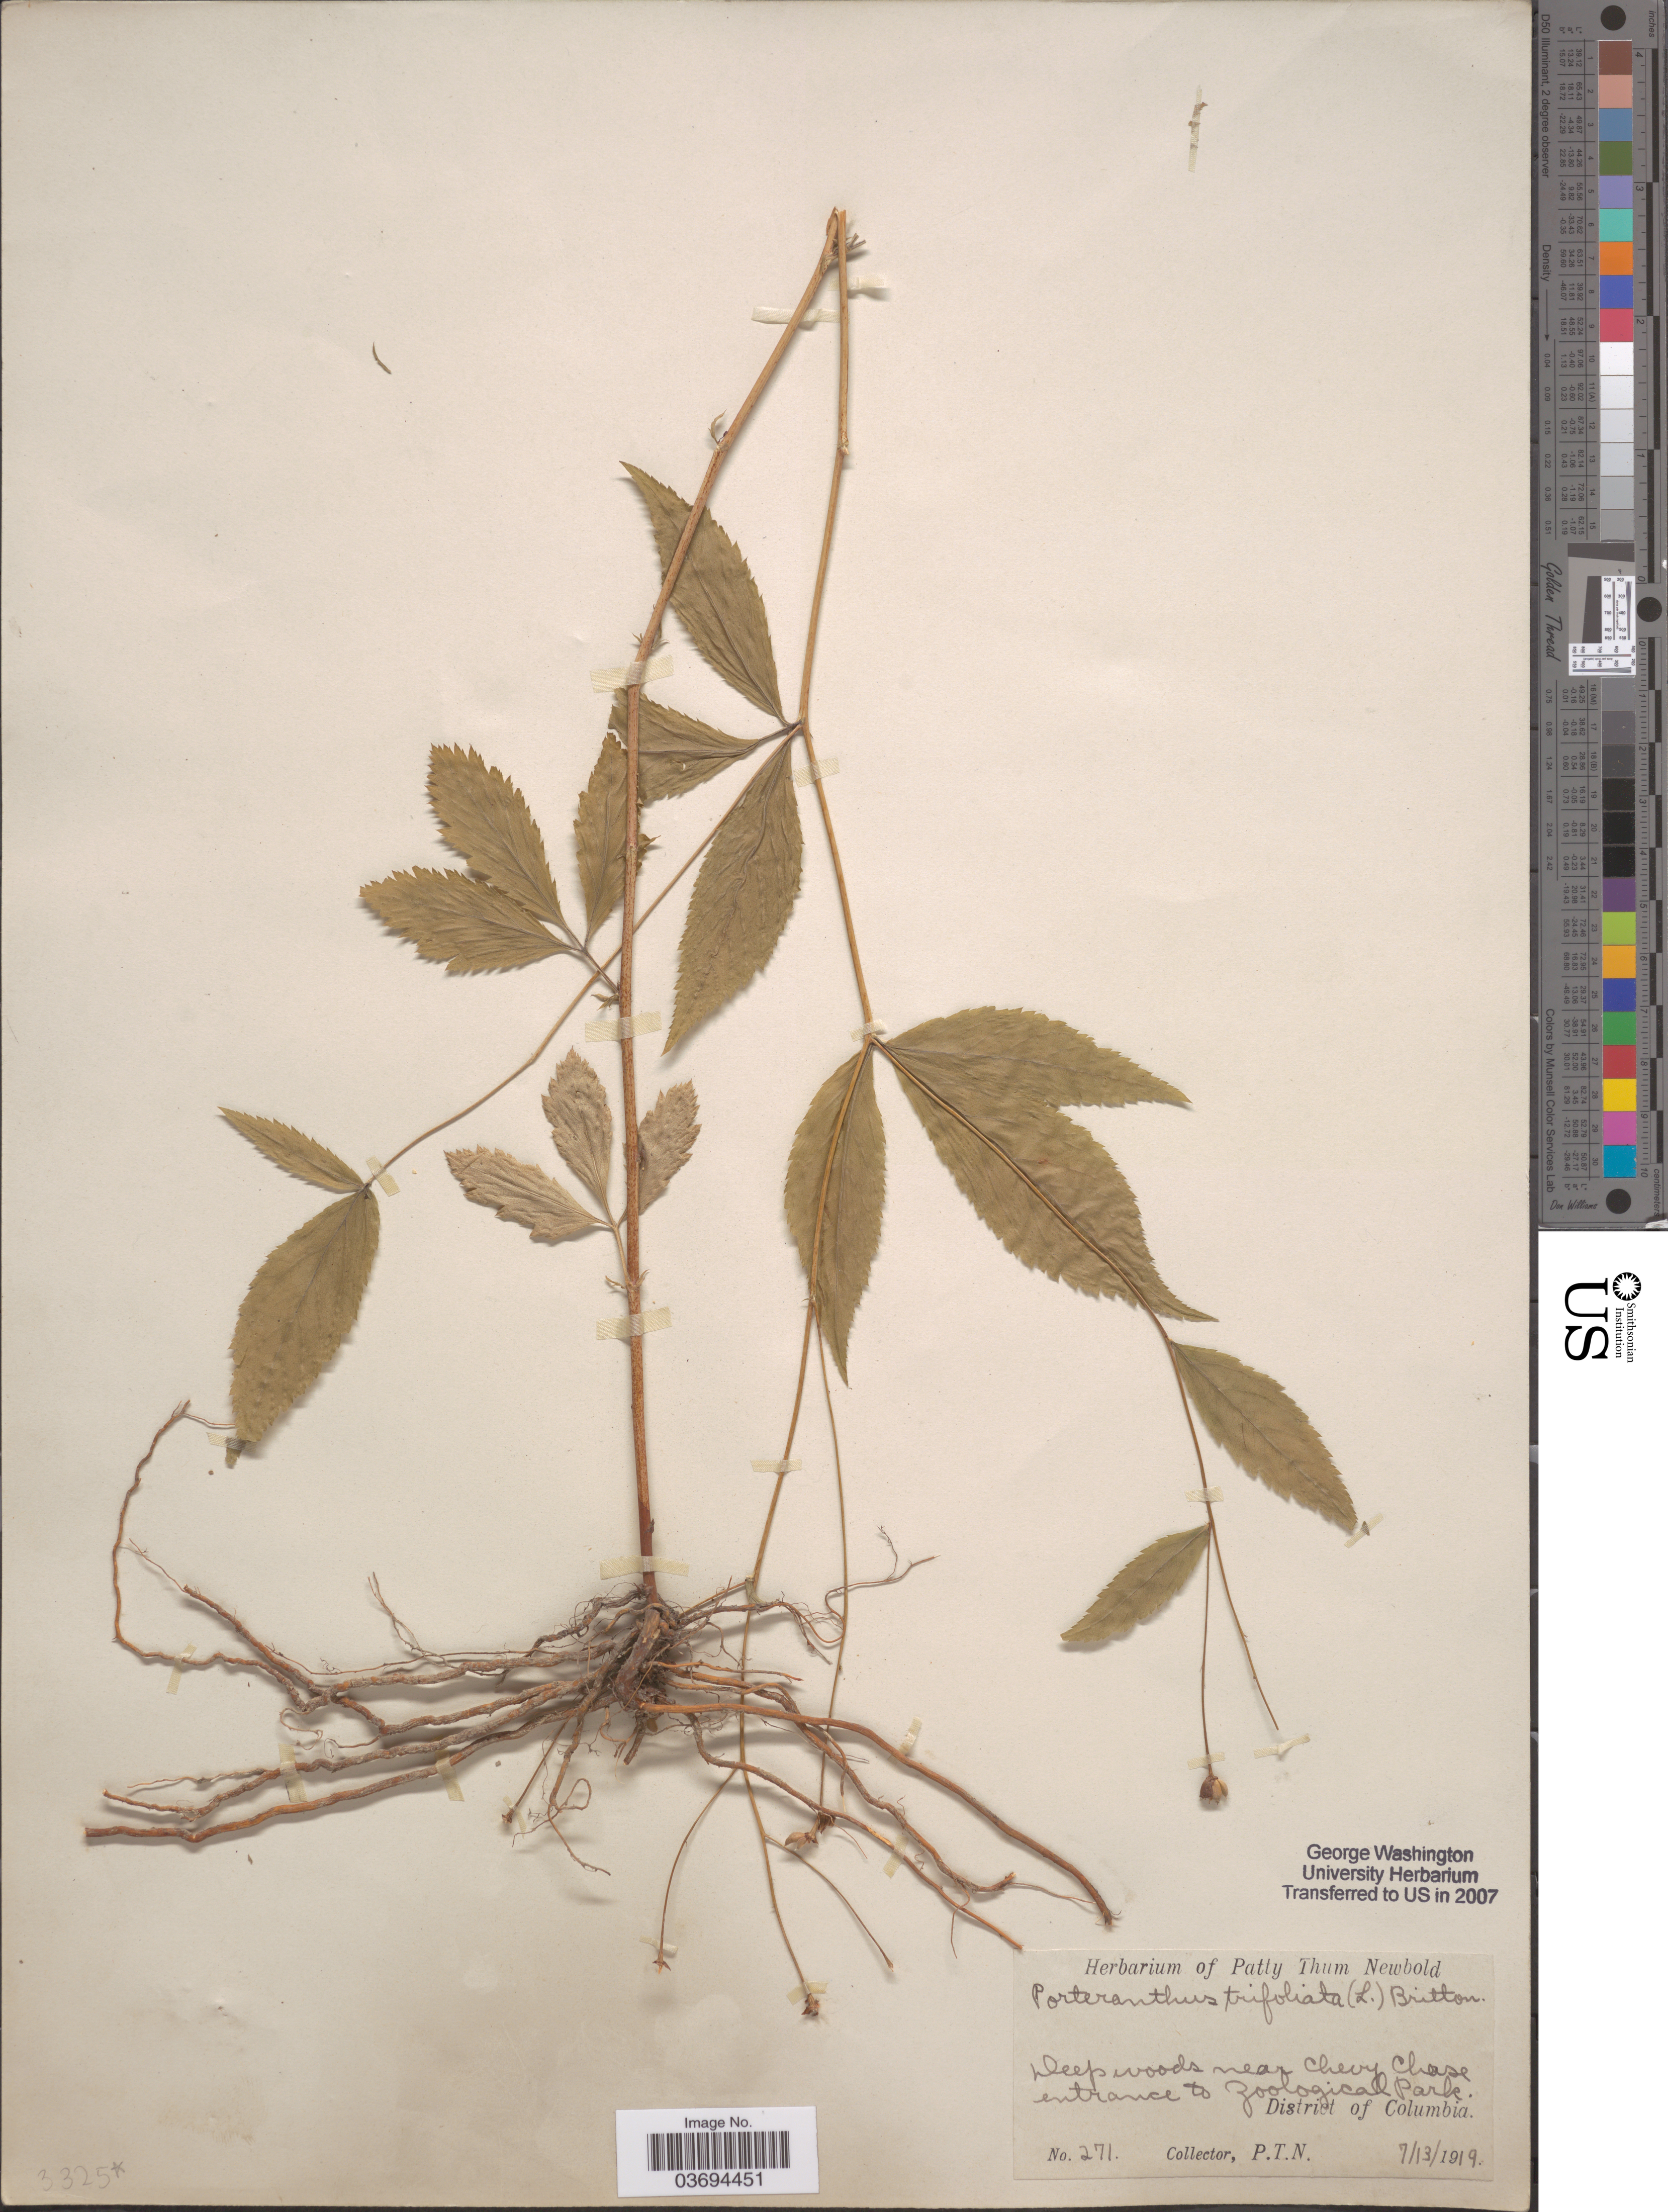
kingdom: Plantae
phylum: Tracheophyta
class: Magnoliopsida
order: Rosales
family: Rosaceae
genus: Gillenia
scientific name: Gillenia trifoliata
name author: (L.) Moench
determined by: Strong, Mark T., (BOT), Smithsonian Institution - National Museum of Natural History (UNITED STATES)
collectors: P. Newbold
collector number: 271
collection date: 1919-07-13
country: United States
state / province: District of Columbia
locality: Near Chevy Chase entrance to Zoological Park. District of Columbia.